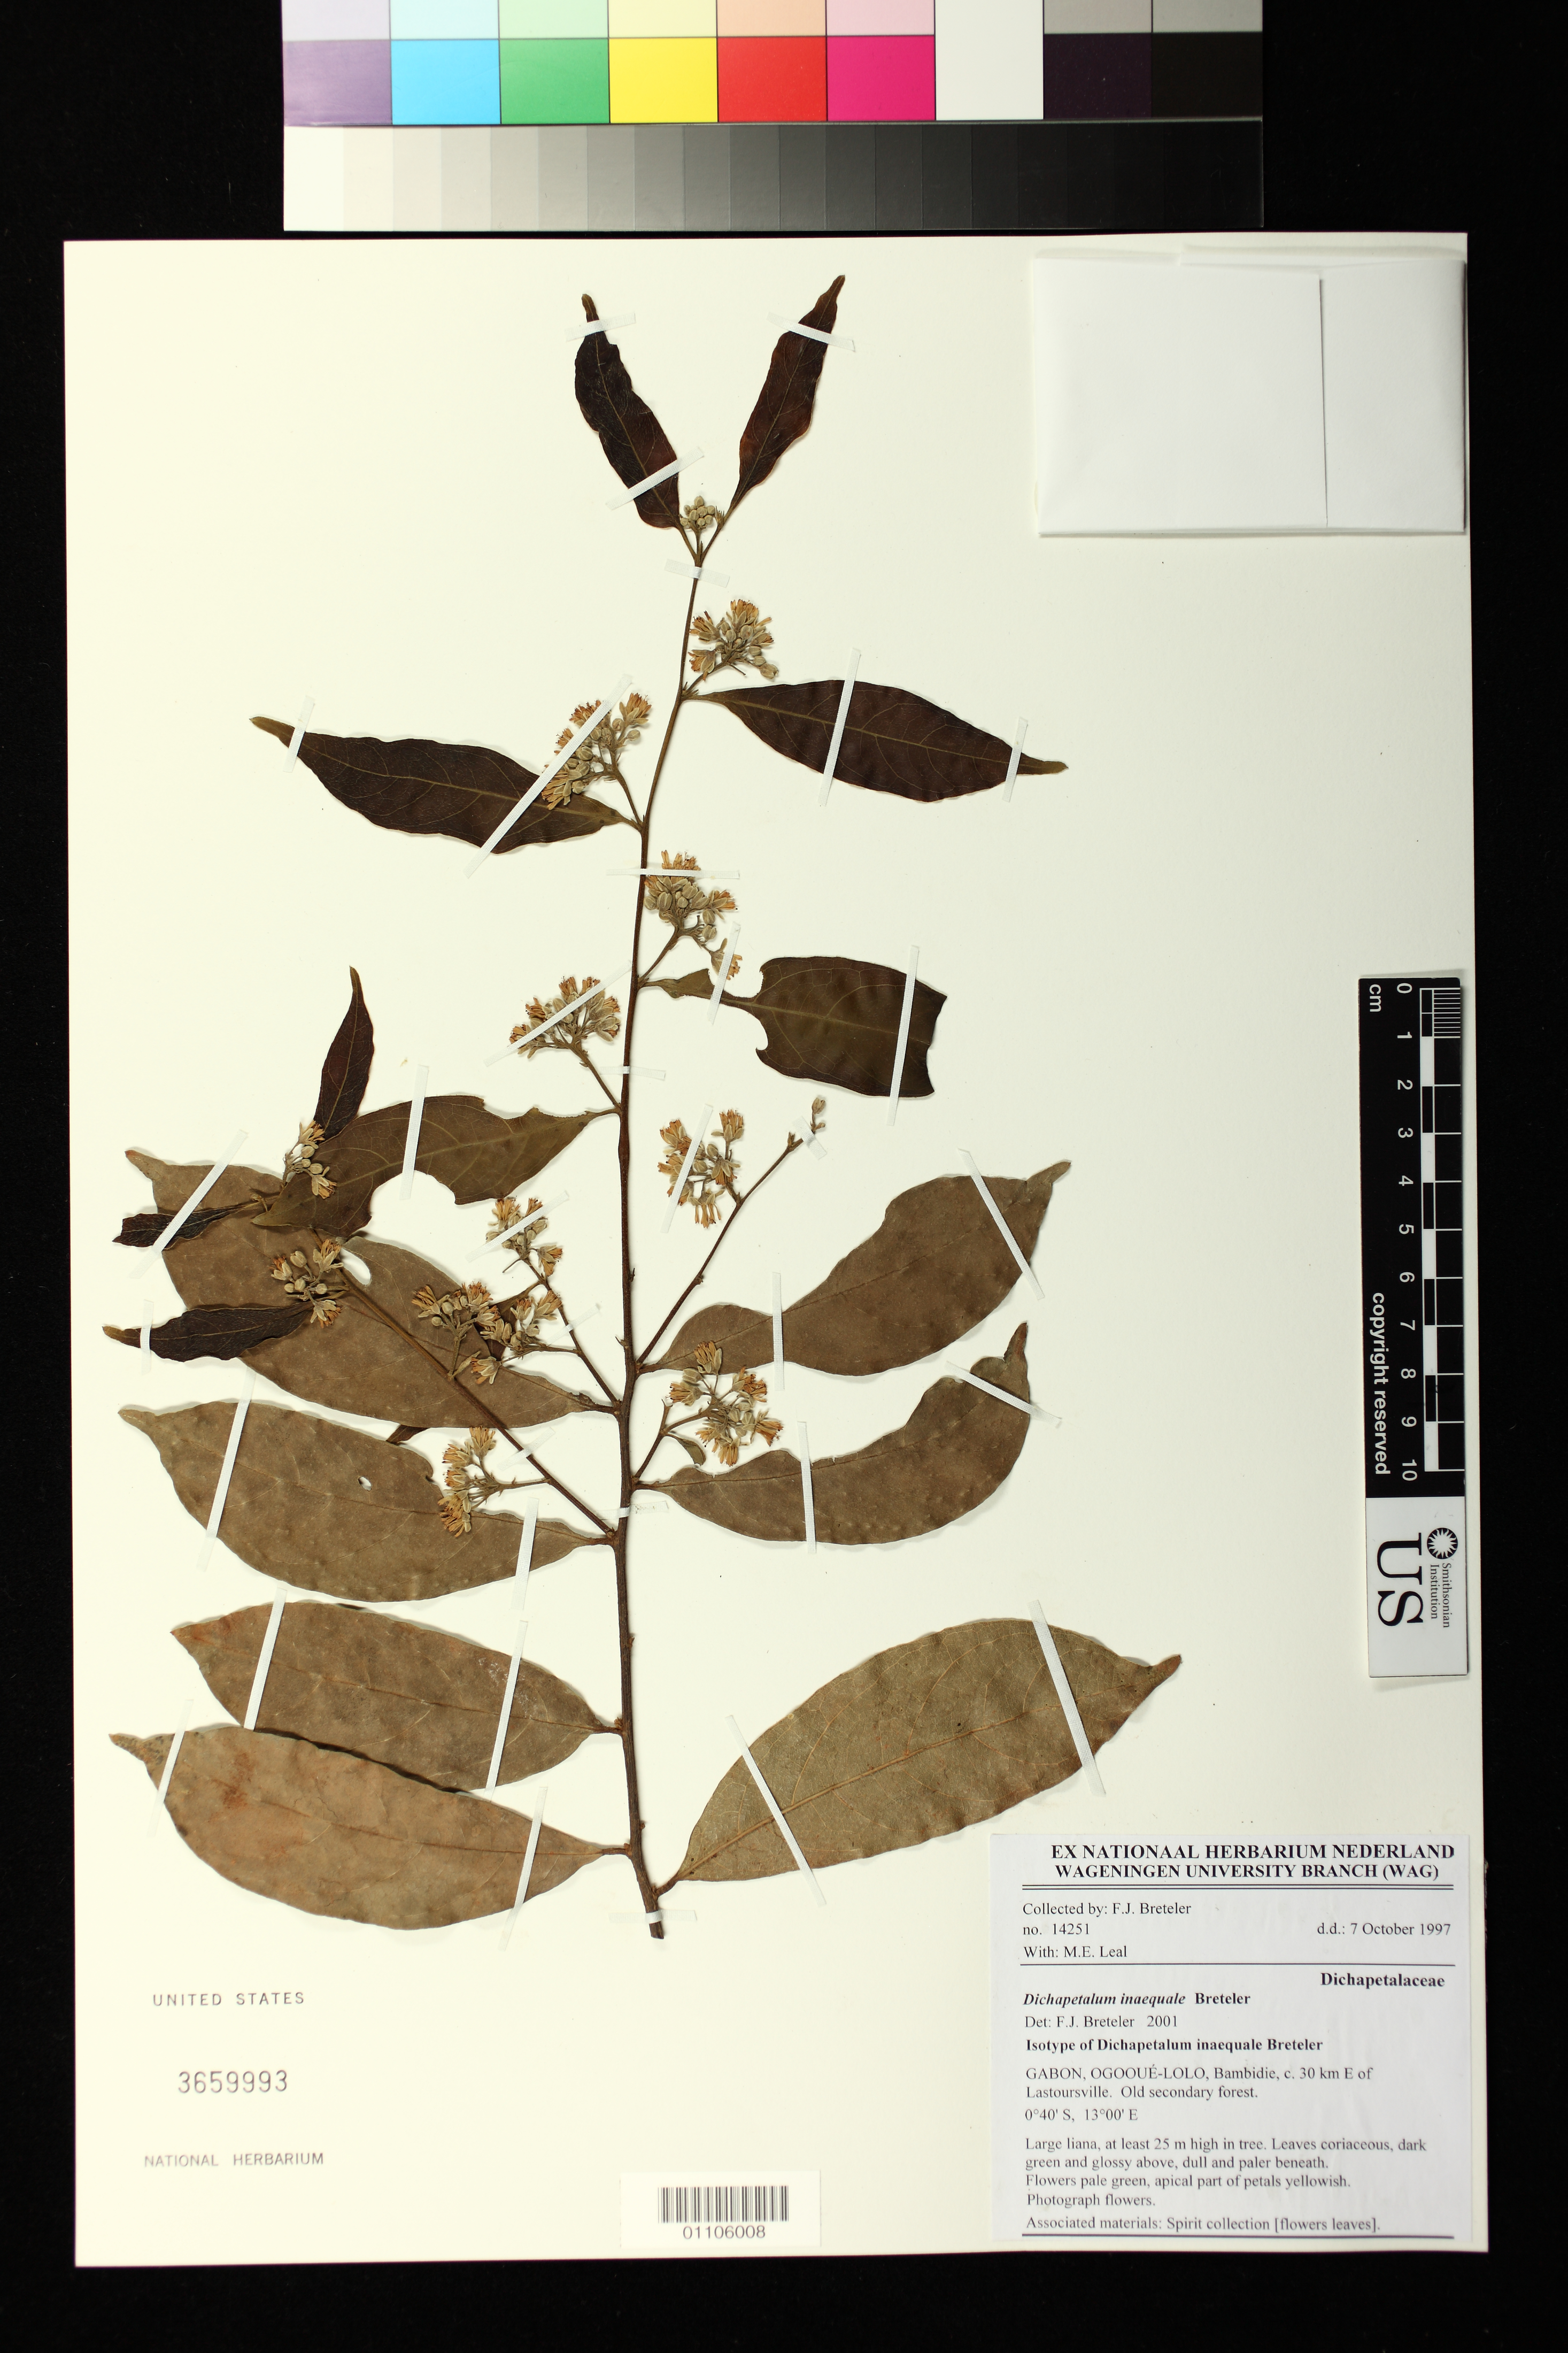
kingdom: Plantae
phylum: Tracheophyta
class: Magnoliopsida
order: Malpighiales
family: Dichapetalaceae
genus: Dichapetalum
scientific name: Dichapetalum inaequale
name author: Breteler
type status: Isotype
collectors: F. J. Breteler & M. E. Leal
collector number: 14251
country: Gabon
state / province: Ogooué-Lolo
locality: Ogooué-Lolo, Bambidie, c. 30 km E of Lastoursville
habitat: Old secondary forest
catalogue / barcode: US 3659993